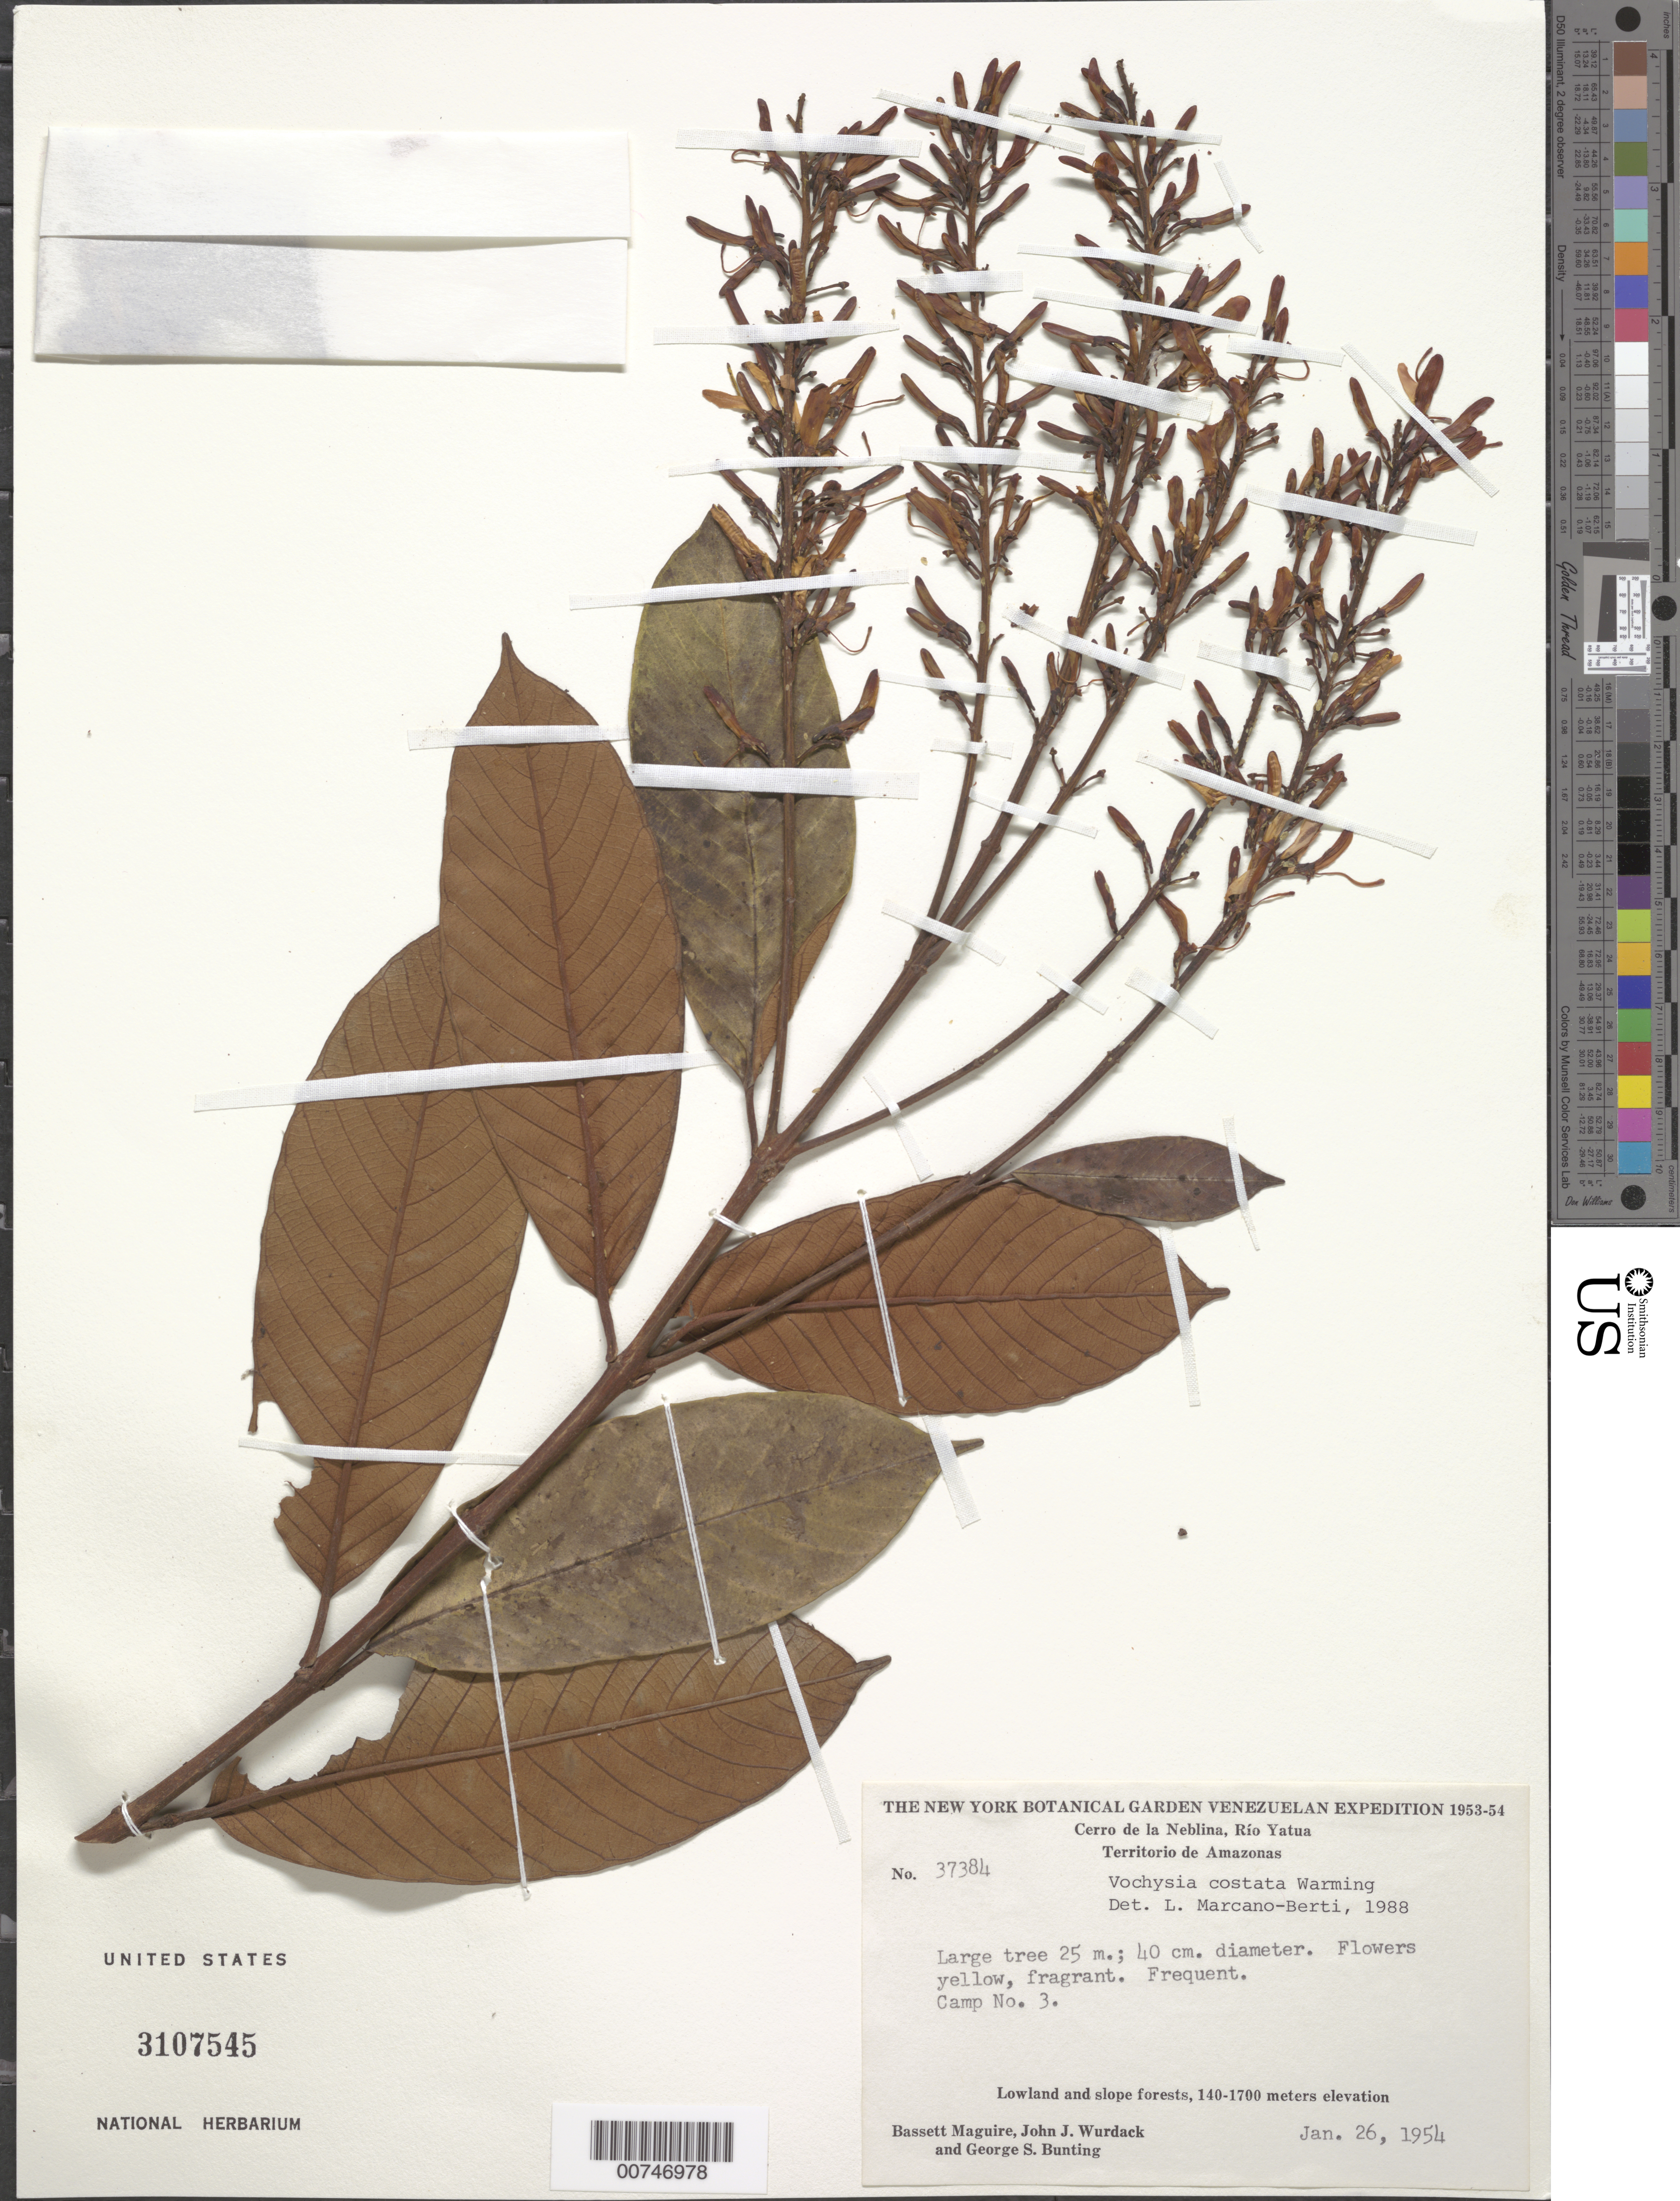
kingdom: Plantae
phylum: Tracheophyta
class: Magnoliopsida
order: Myrtales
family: Vochysiaceae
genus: Vochysia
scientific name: Vochysia costata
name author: Warm.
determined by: Marcano-Berti, L.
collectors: B. Maguire, J. J. Wurdack & G. S. Bunting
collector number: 37384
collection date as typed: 26-Jan-54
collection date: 1954-01-26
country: Venezuela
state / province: Amazonas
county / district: Río Negro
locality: Cerro de la Neblina, Río Yatua, Camp 3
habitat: Lowland & slope forests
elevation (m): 140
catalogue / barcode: US 3107545